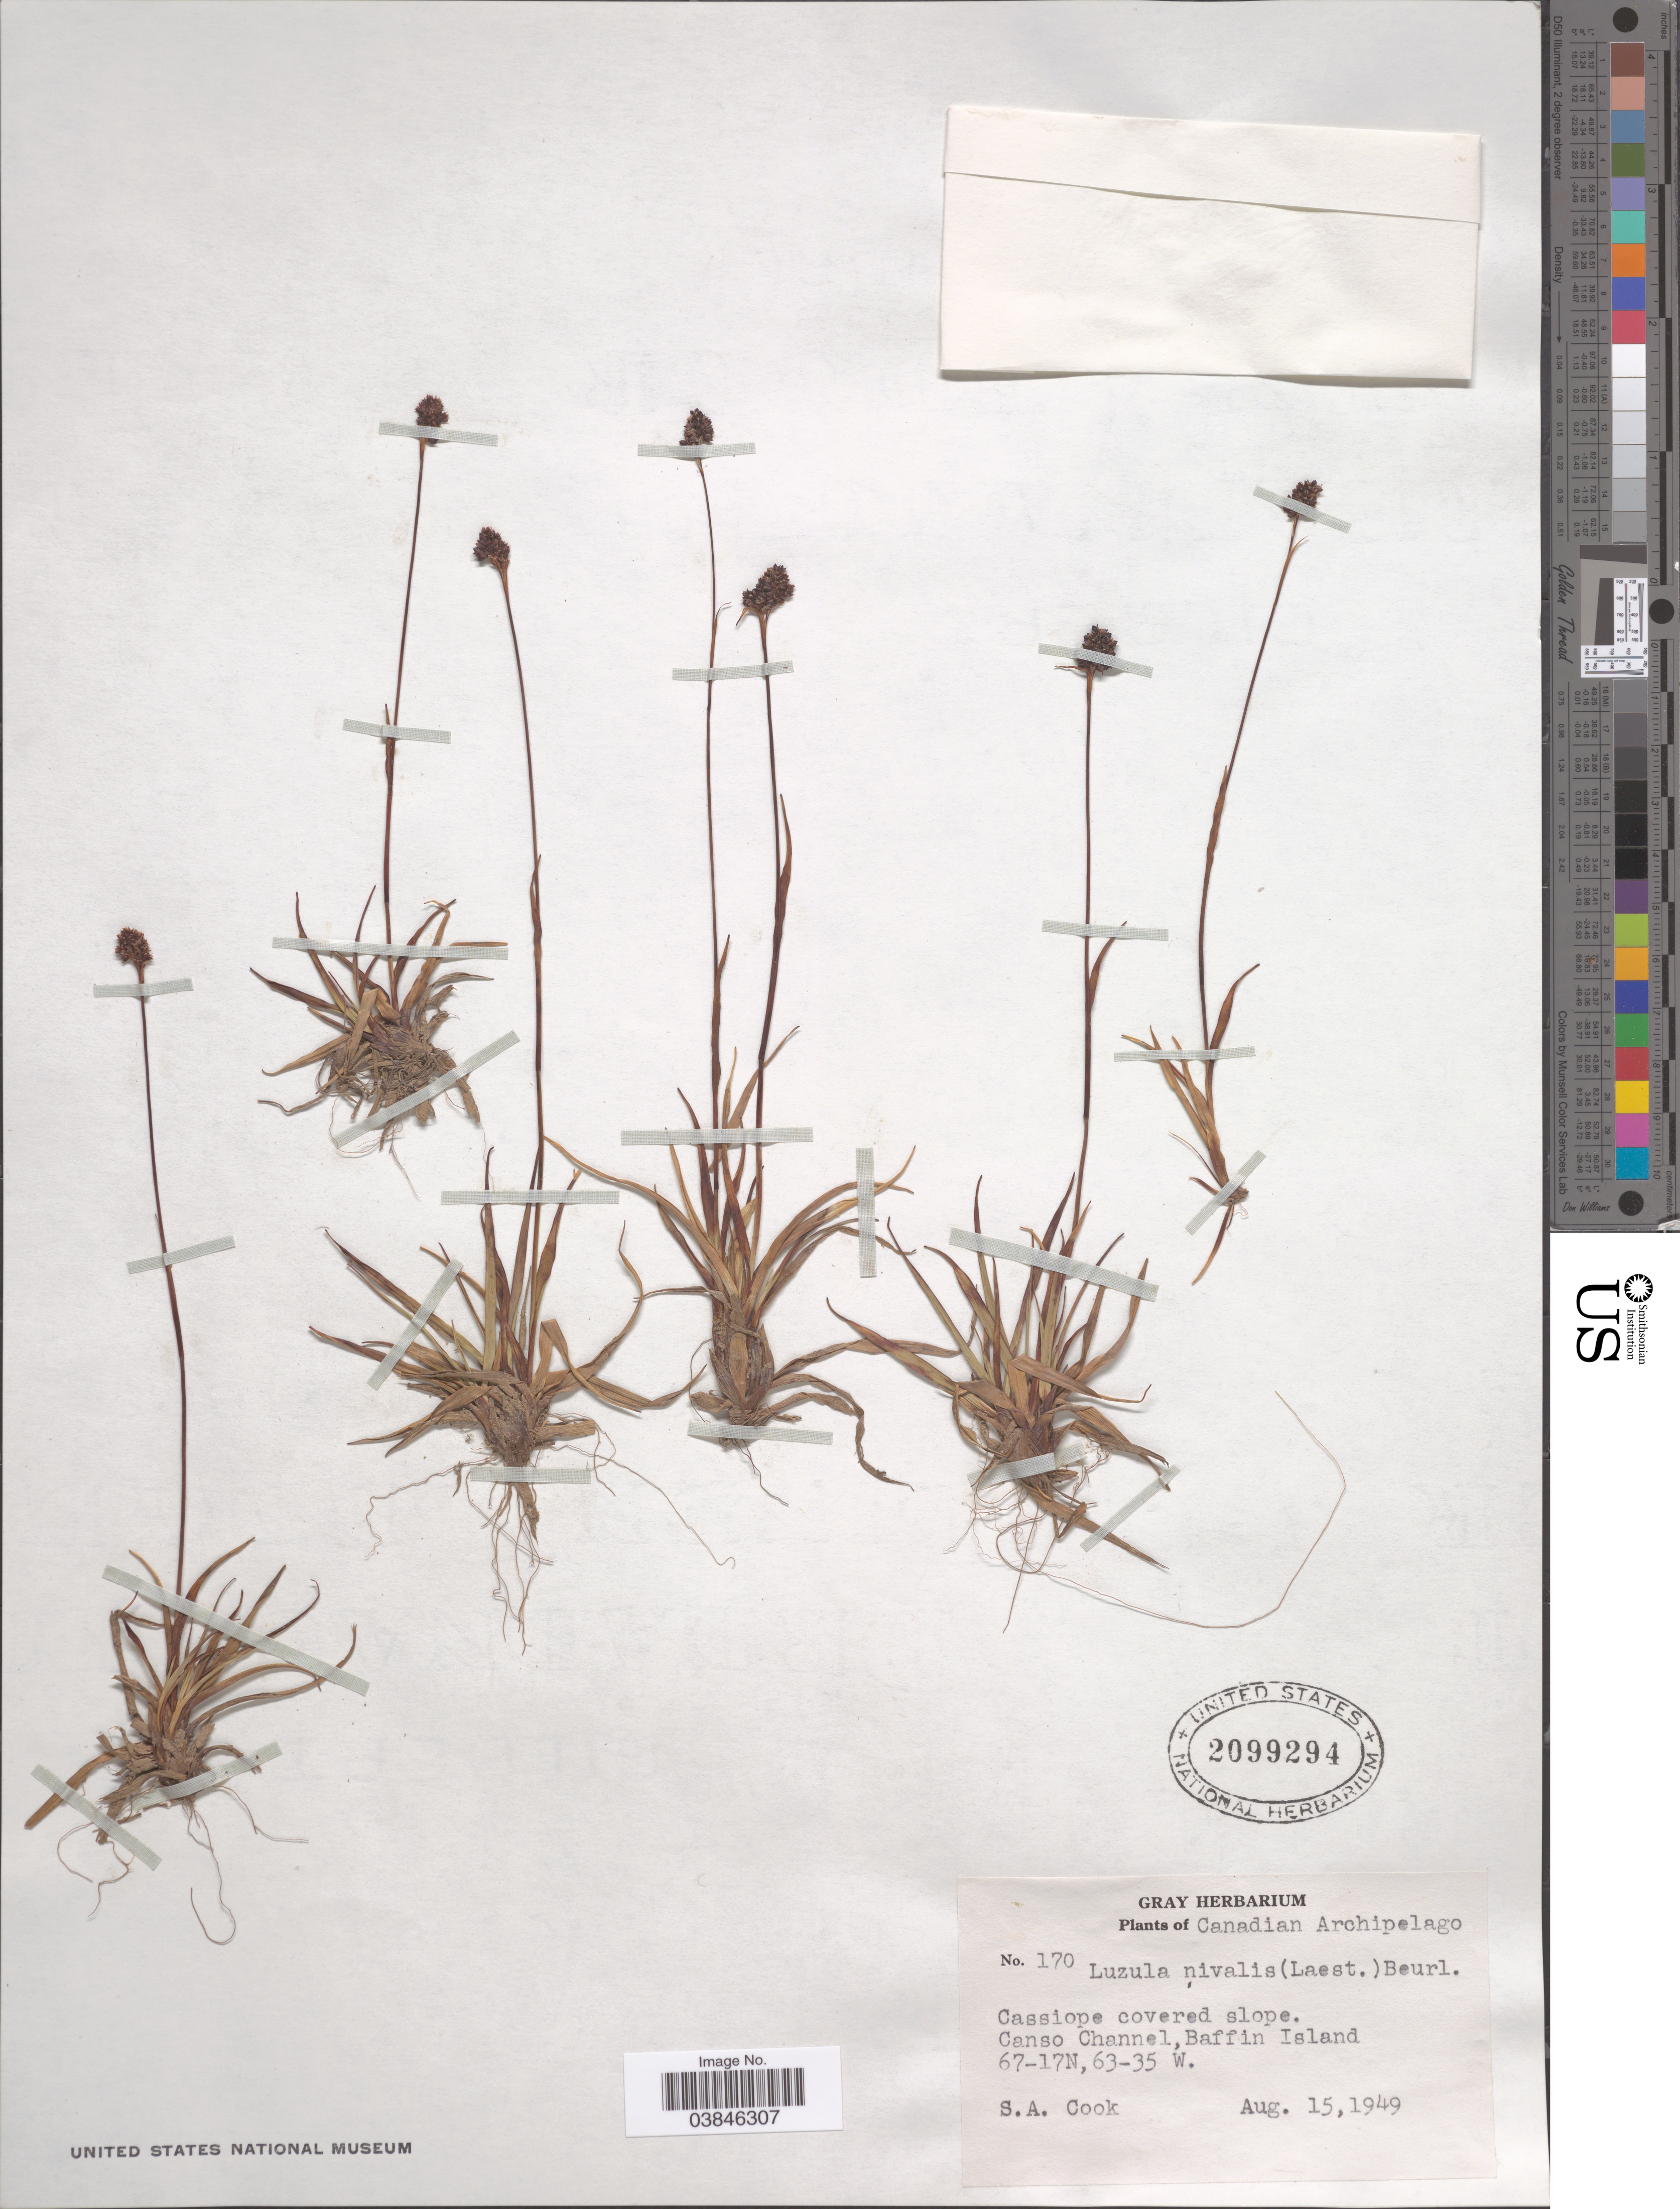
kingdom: Plantae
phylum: Tracheophyta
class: Liliopsida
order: Poales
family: Juncaceae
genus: Luzula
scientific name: Luzula nivalis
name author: (Laest.) Spreng.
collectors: S. A. Cook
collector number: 170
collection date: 1949-08-15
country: Canada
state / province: Nunavut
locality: Canadian Archipelago. Canso Channel, Baffin Island.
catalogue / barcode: US 2099294